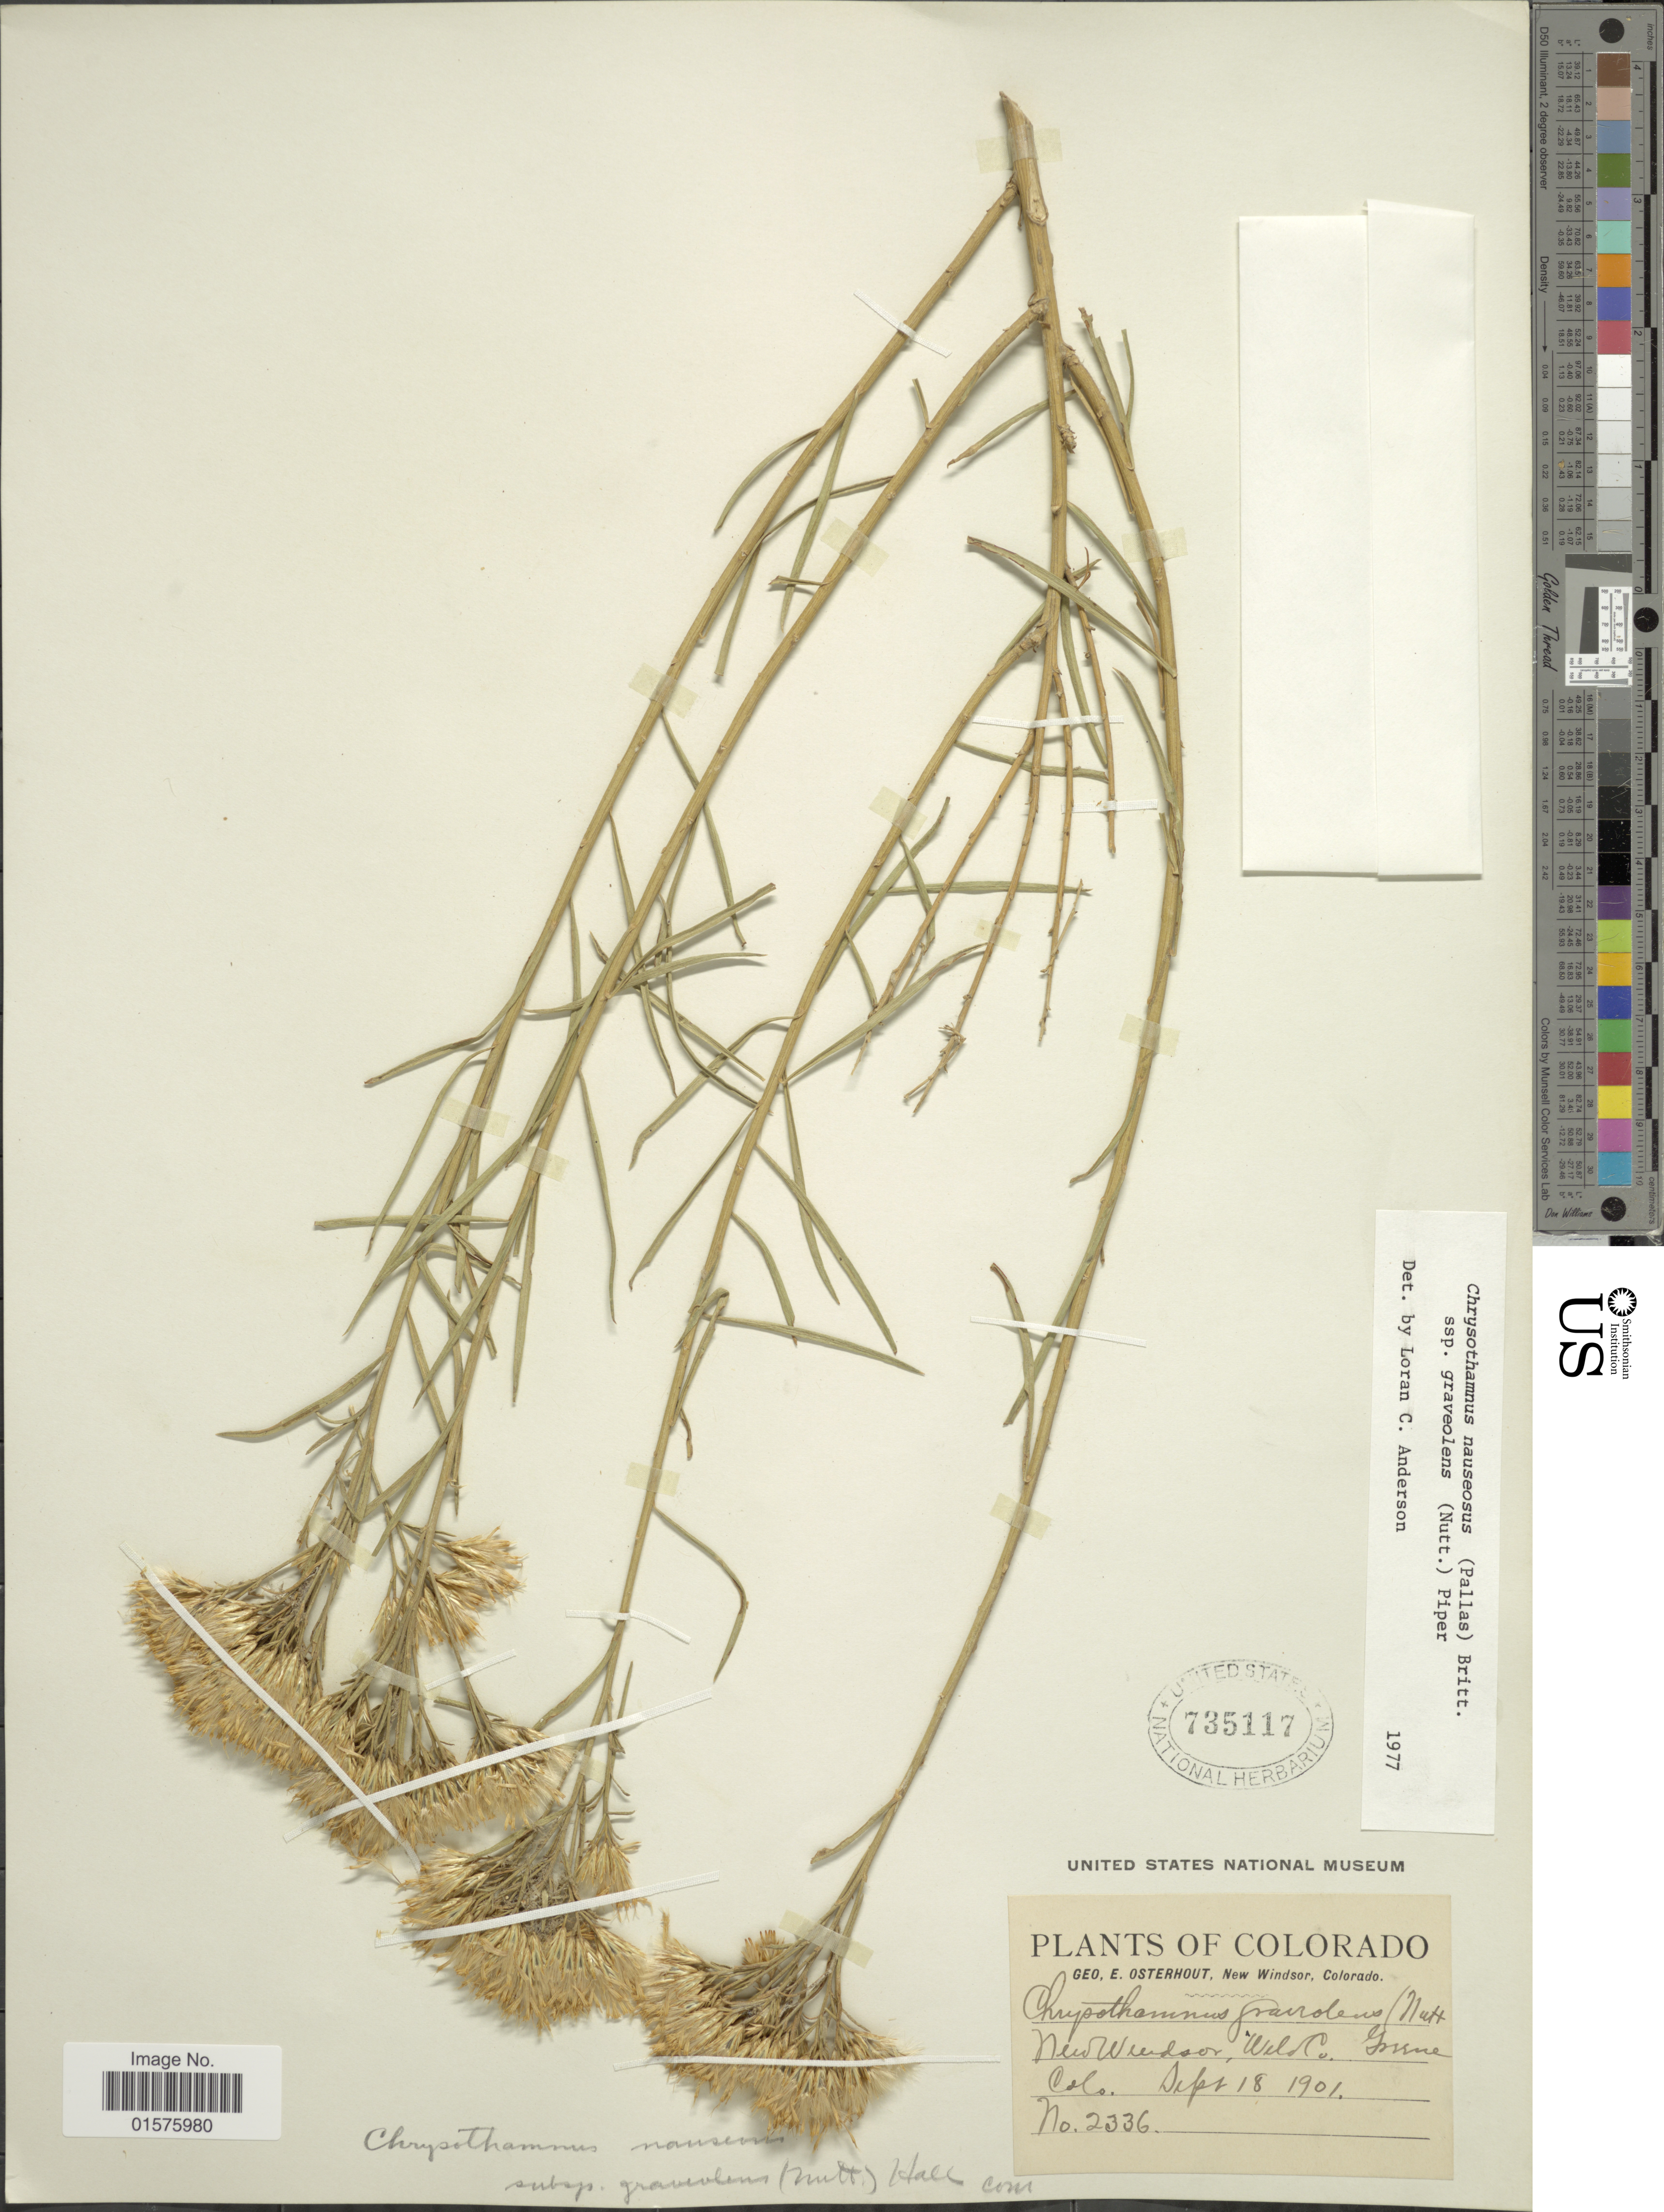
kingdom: Plantae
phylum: Tracheophyta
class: Magnoliopsida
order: Asterales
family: Asteraceae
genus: Ericameria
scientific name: Ericameria nauseosa var. graveolens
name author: (Nutt.) Reveal & Schuyler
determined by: Urbatsch, Lowell E., Curator (LSU), Louisiana State University (UNITED STATES)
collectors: G. Osterhout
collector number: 2336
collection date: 1901-09-18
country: United States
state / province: Colorado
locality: New Windsor, Weld Co. grune.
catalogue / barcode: US 735117